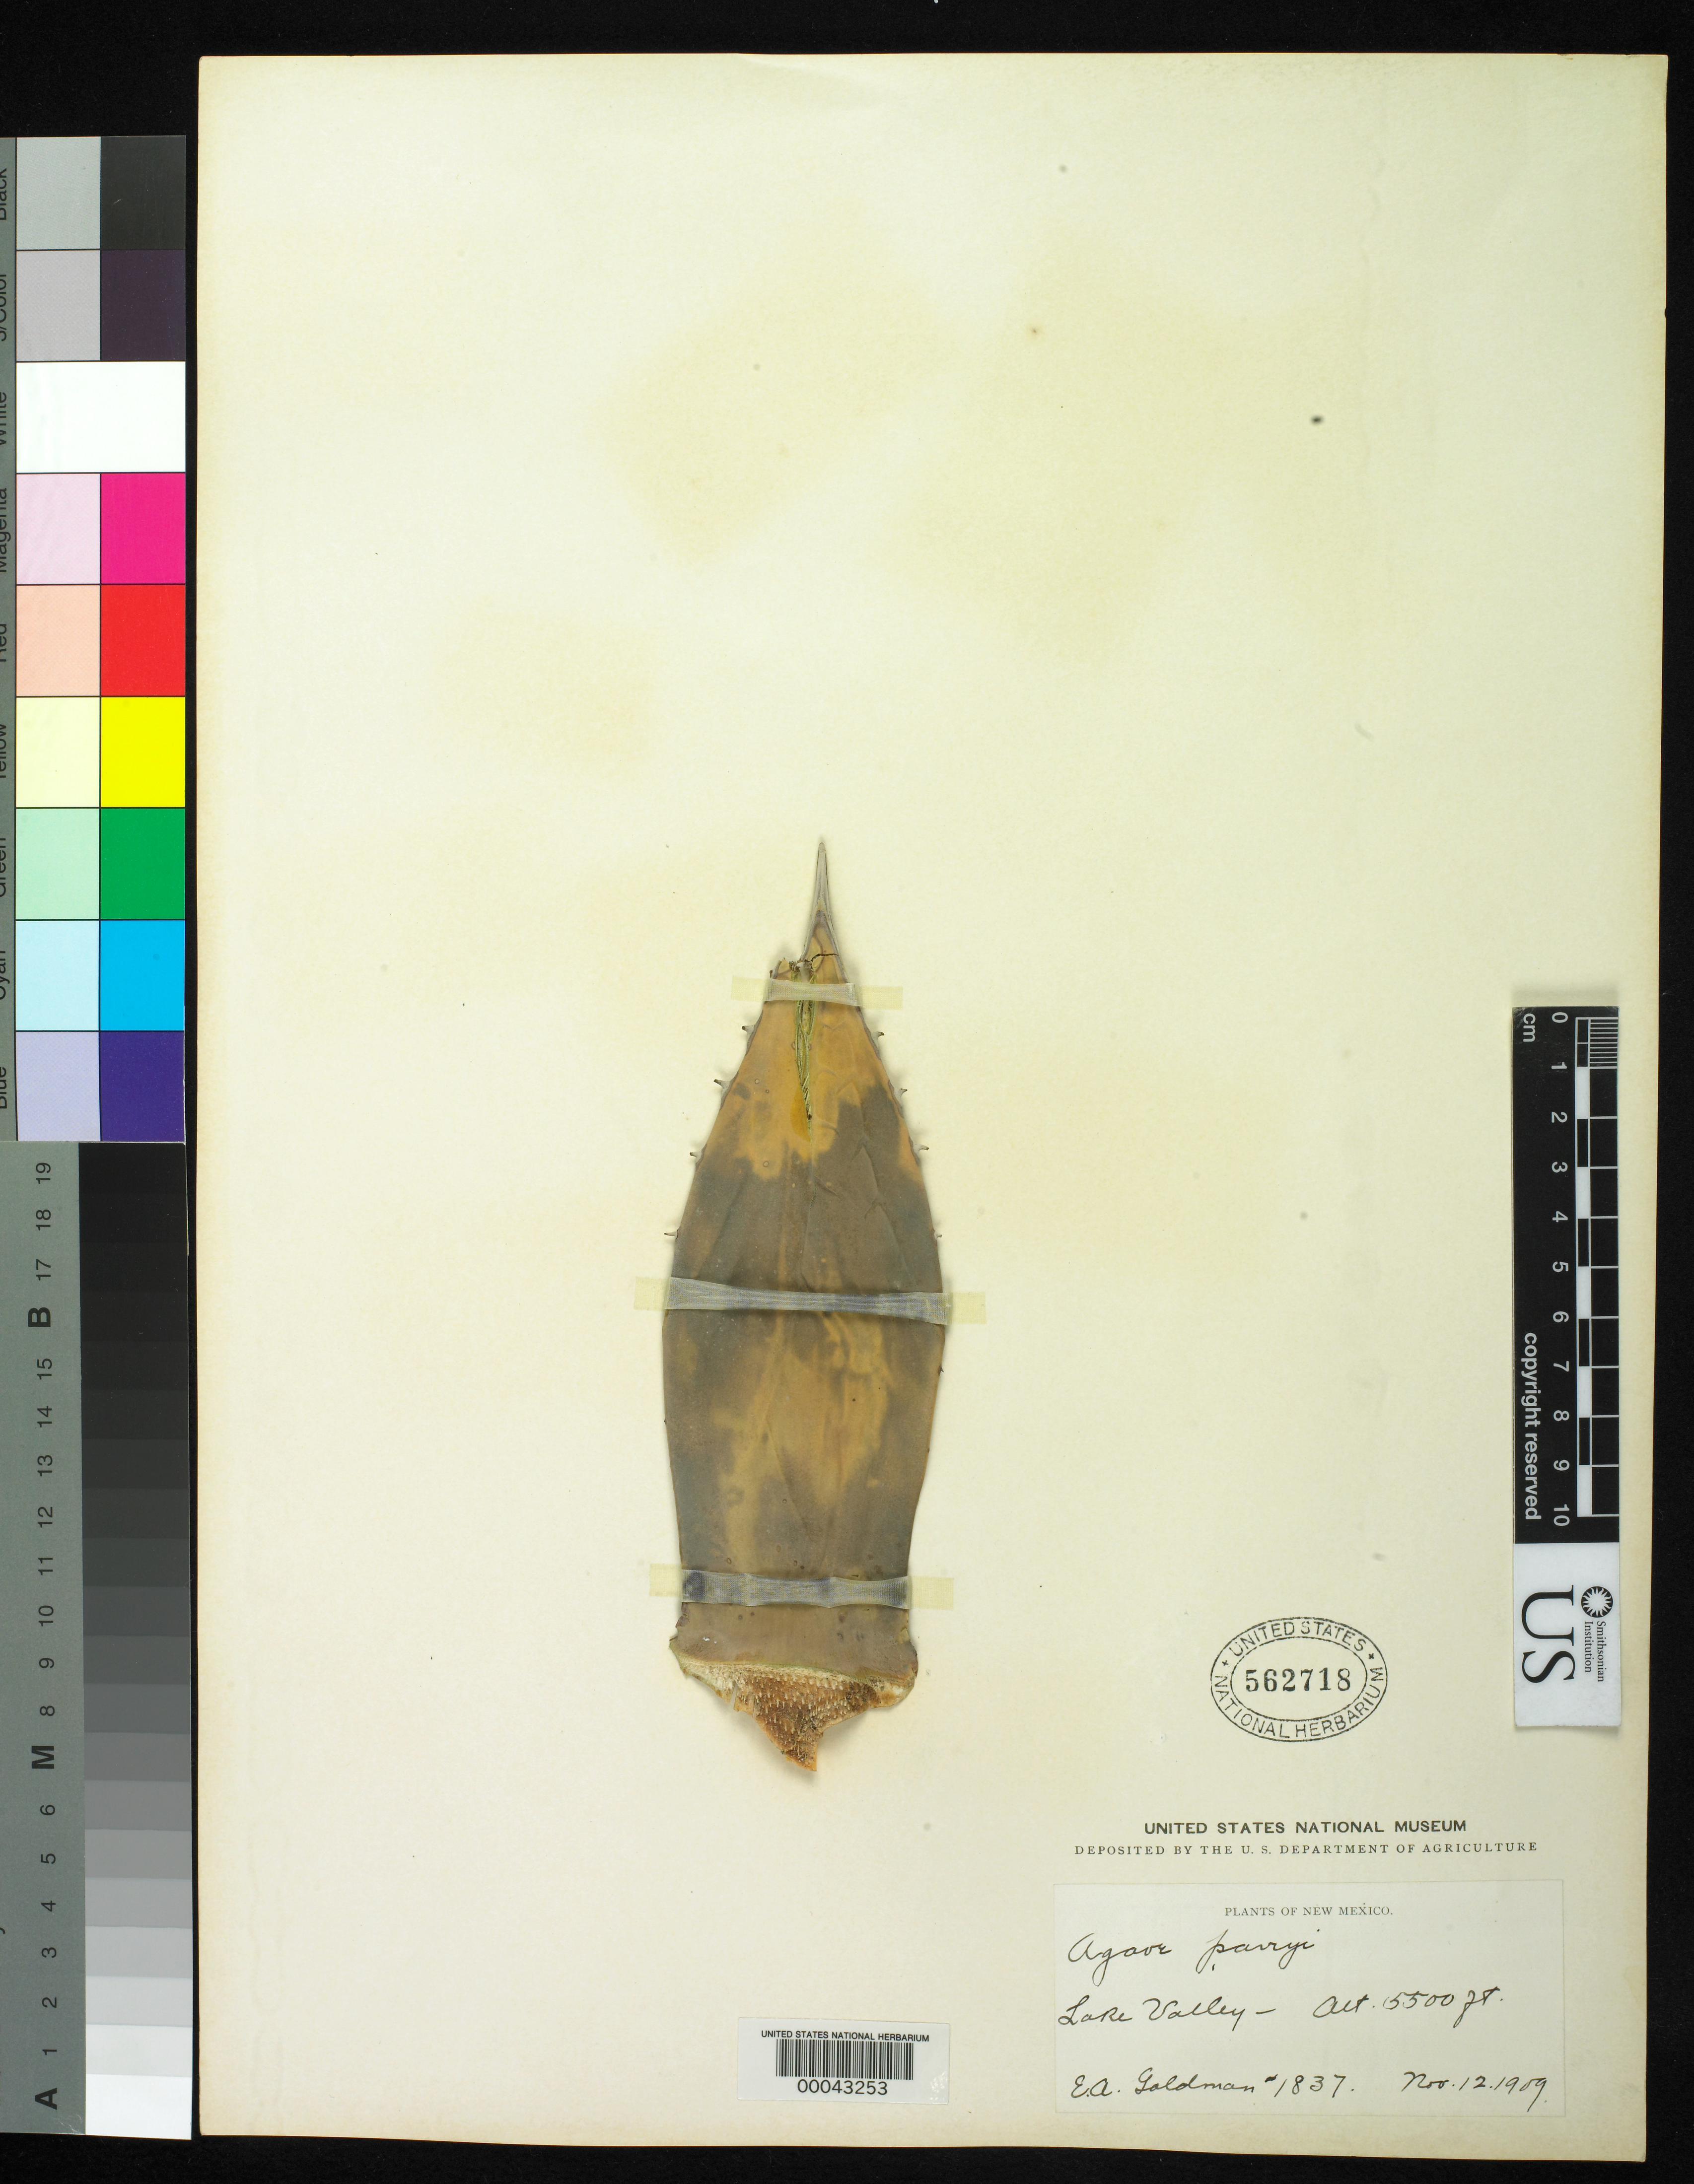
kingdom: Plantae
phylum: Tracheophyta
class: Liliopsida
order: Asparagales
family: Asparagaceae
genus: Agave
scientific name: Agave parryi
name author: Engelm.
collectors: E. A. Goldman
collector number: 1837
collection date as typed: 12 Nov 1909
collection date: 1909-11-12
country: United States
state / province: New Mexico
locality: Lake valley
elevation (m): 1676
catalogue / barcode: US 562718